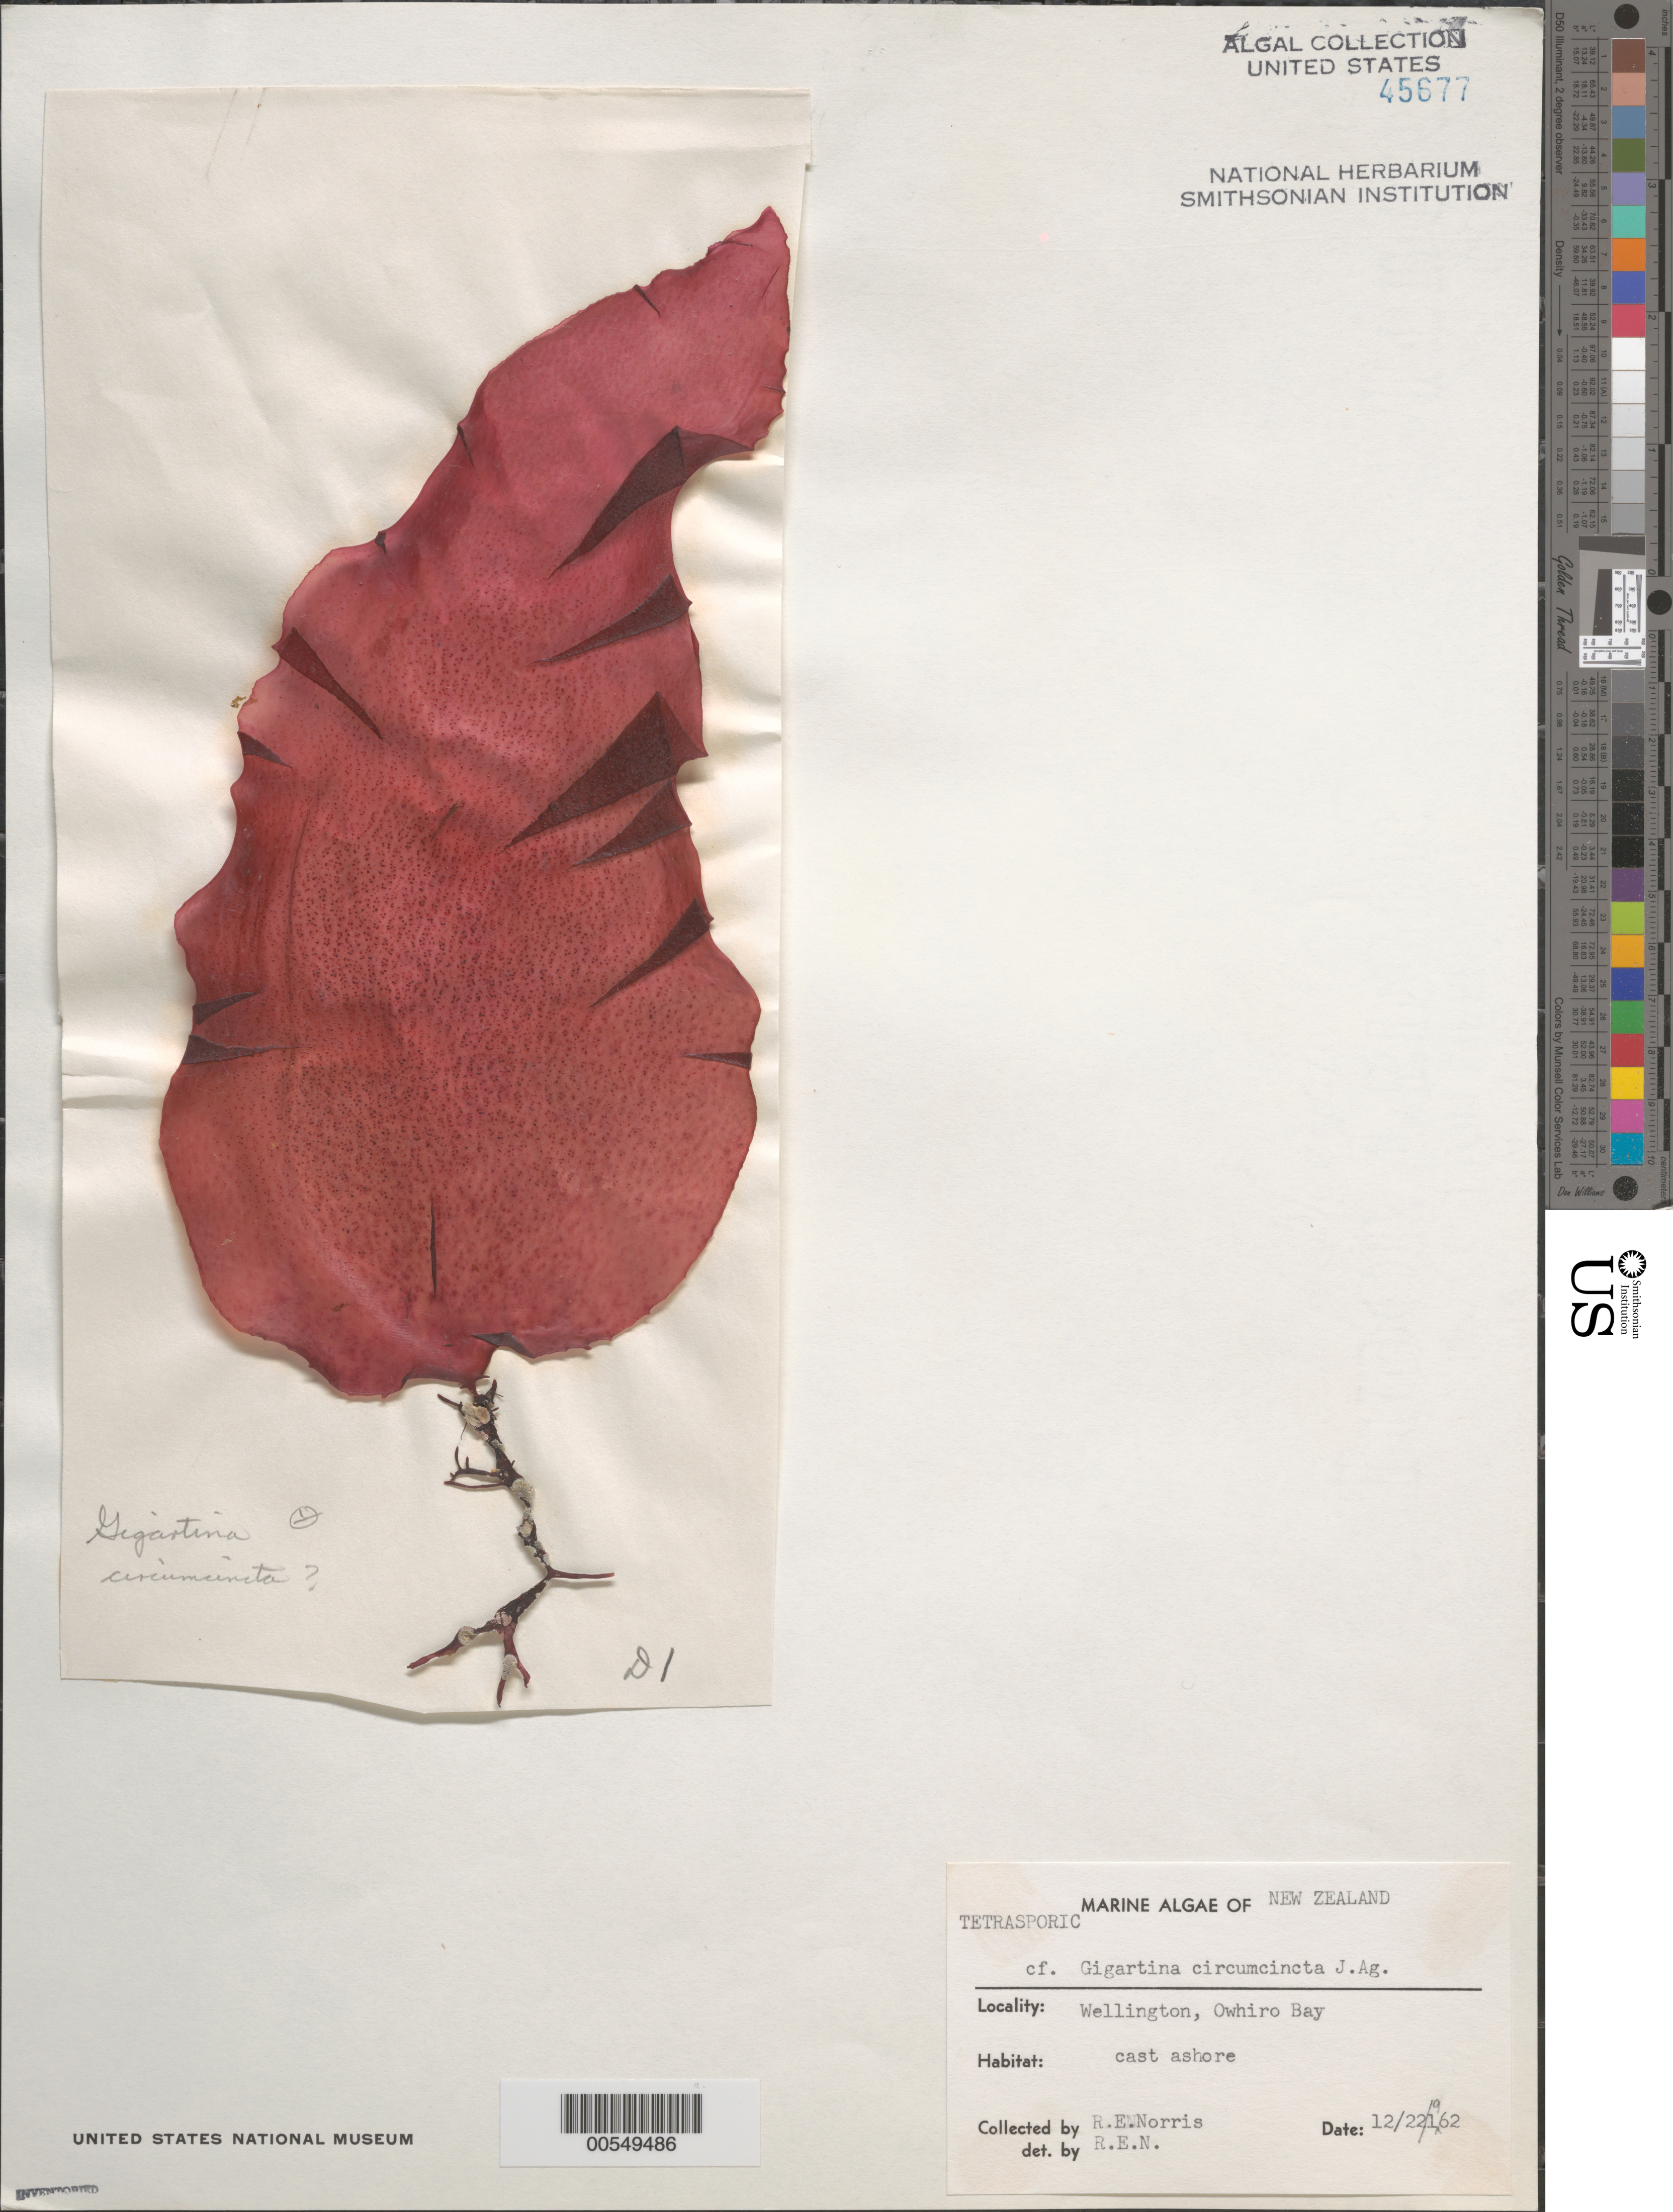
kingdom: Plantae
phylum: Rhodophyta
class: Florideophyceae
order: Gigartinales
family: Gigartinaceae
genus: Gigartina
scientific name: Gigartina circumcincta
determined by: Norris, R. E.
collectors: R. E. Norris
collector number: D1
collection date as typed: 22 Dec 1962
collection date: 1962-12-22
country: New Zealand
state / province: Wellington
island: North Island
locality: Wellington, Owhiro Bay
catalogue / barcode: US 45677